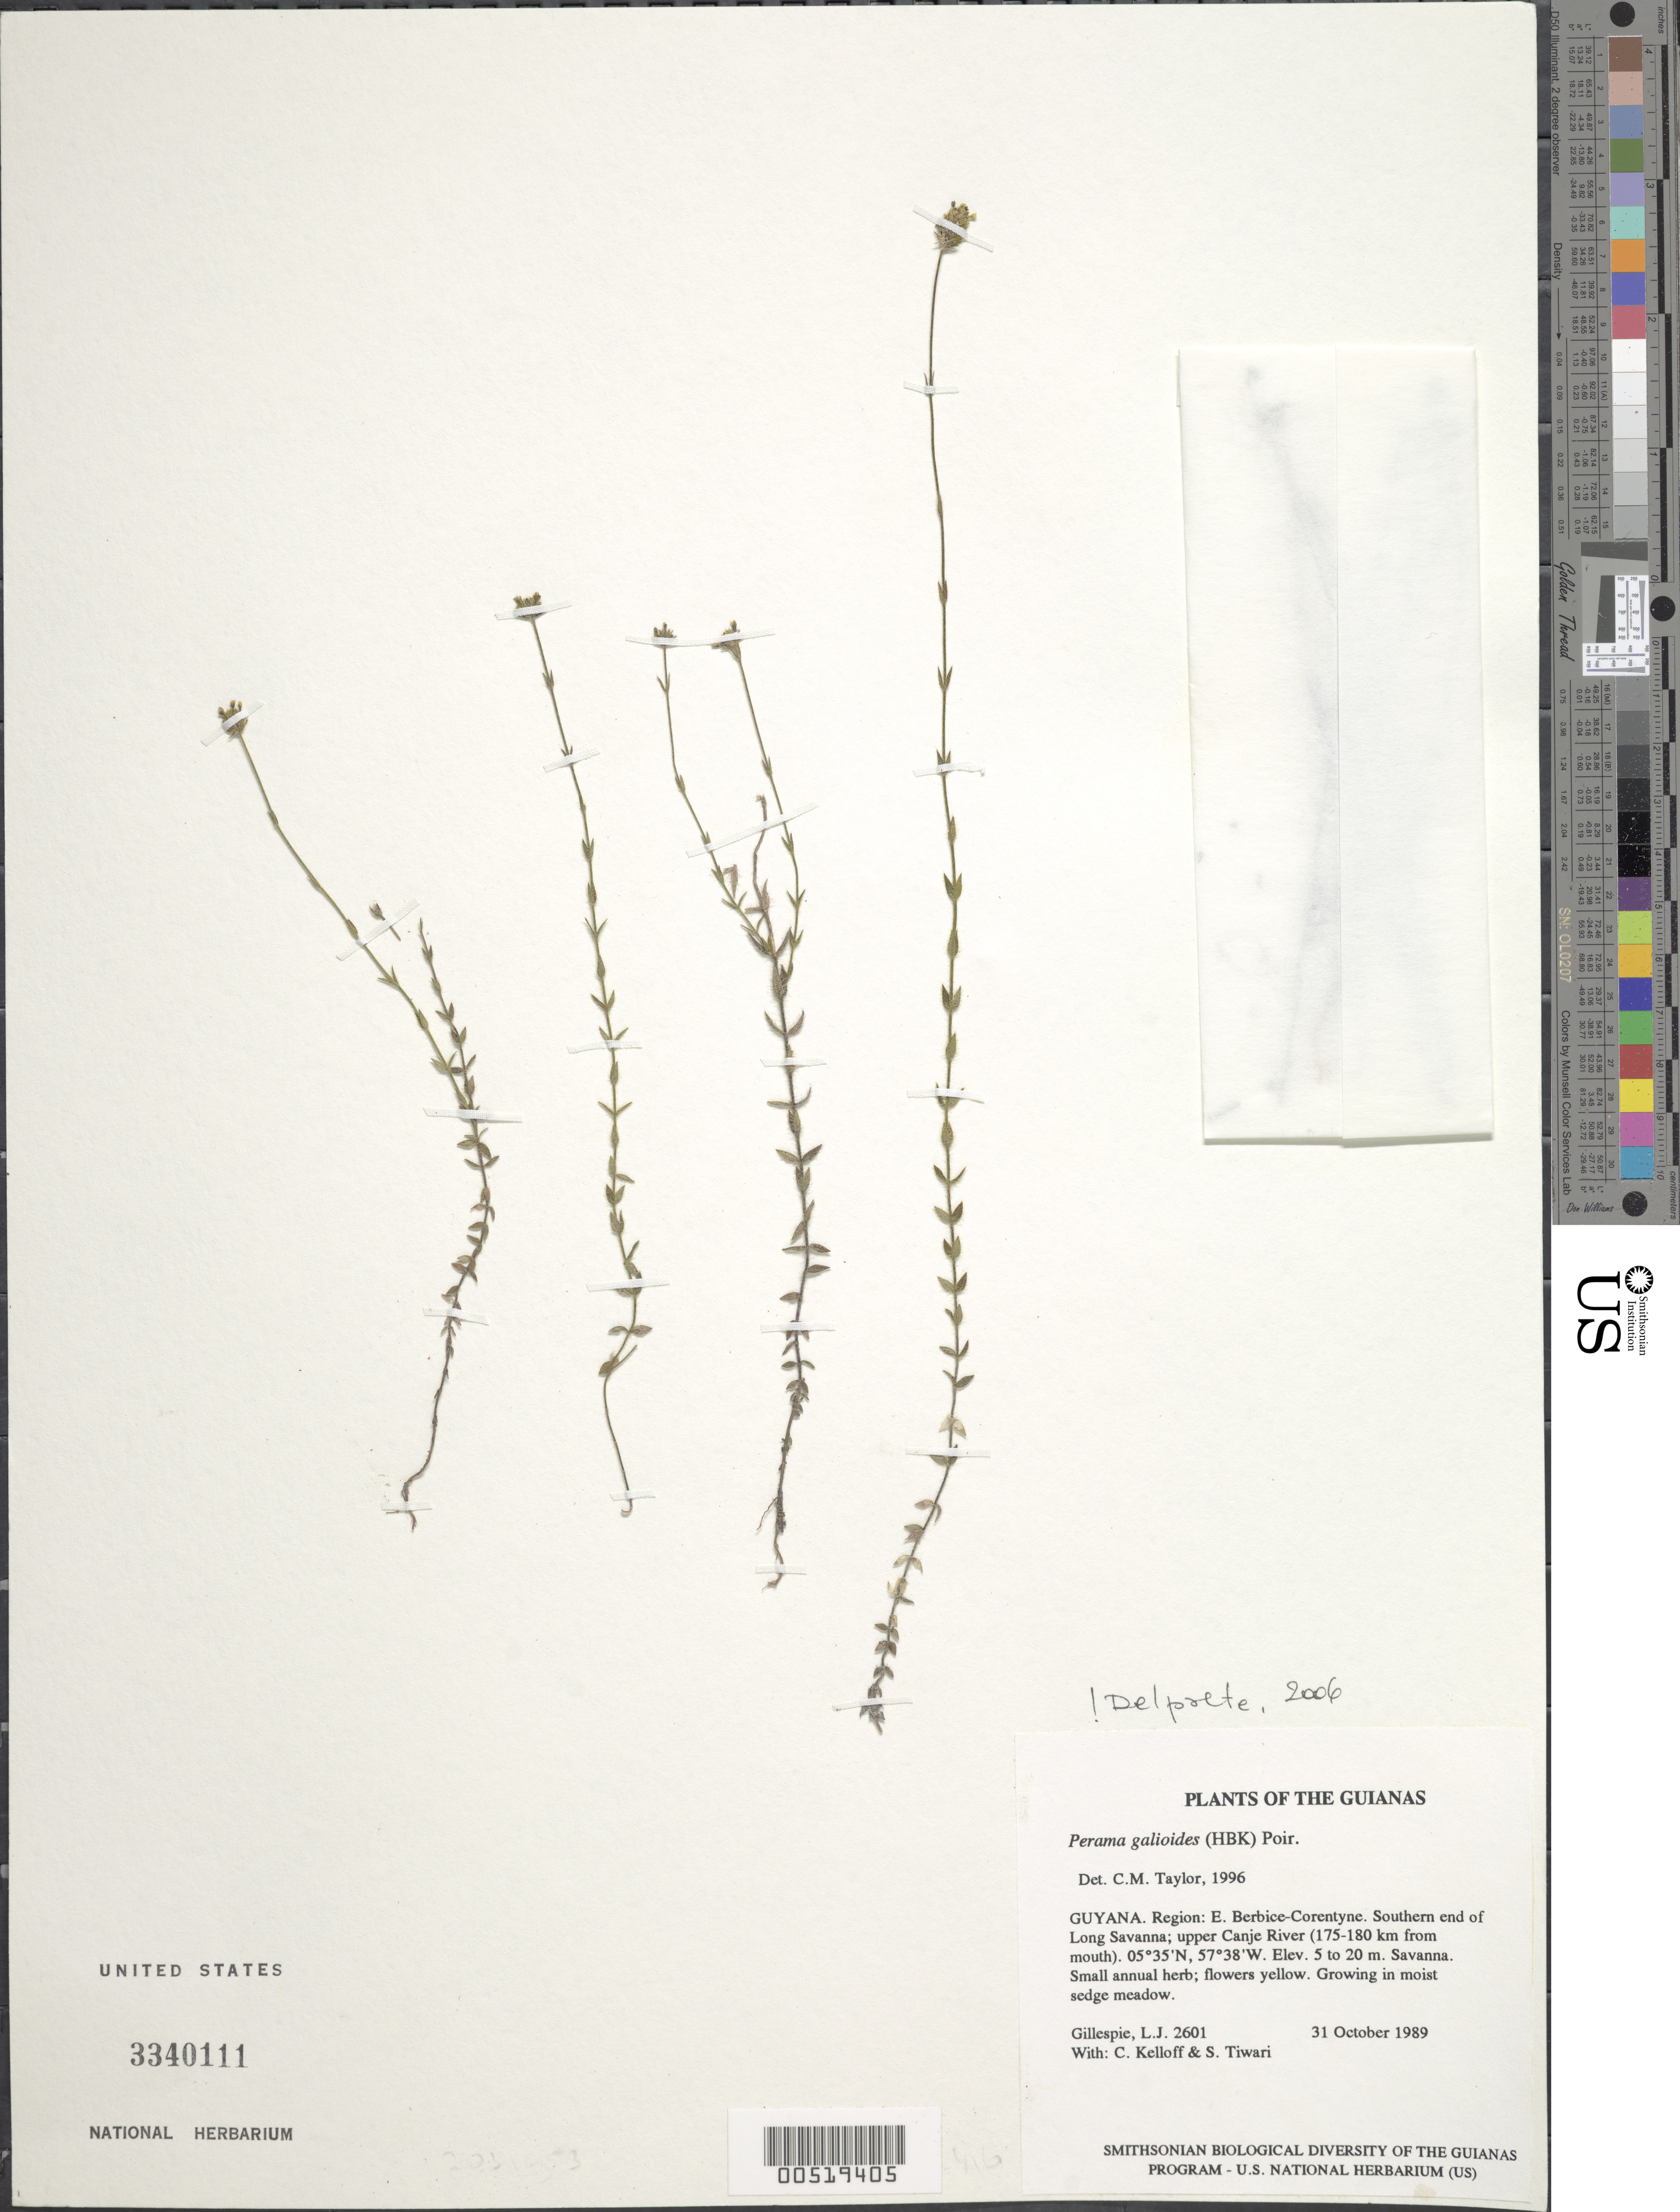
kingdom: Plantae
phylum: Tracheophyta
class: Magnoliopsida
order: Gentianales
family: Rubiaceae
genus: Perama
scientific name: Perama galioides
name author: (Kunth) Poir.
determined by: Delprete, P. G., Herb. de Guyane Cay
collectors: L. J. Gillespie, C. L. Kelloff & S. Tiwari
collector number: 2601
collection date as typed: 31 October 1989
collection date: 1989-10-31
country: Guyana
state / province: E. Berbice-Corentyne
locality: Southern end of Long Savanna; upper Canje River (175-180 km from mouth)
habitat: Savanna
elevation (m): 5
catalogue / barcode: US 3340111